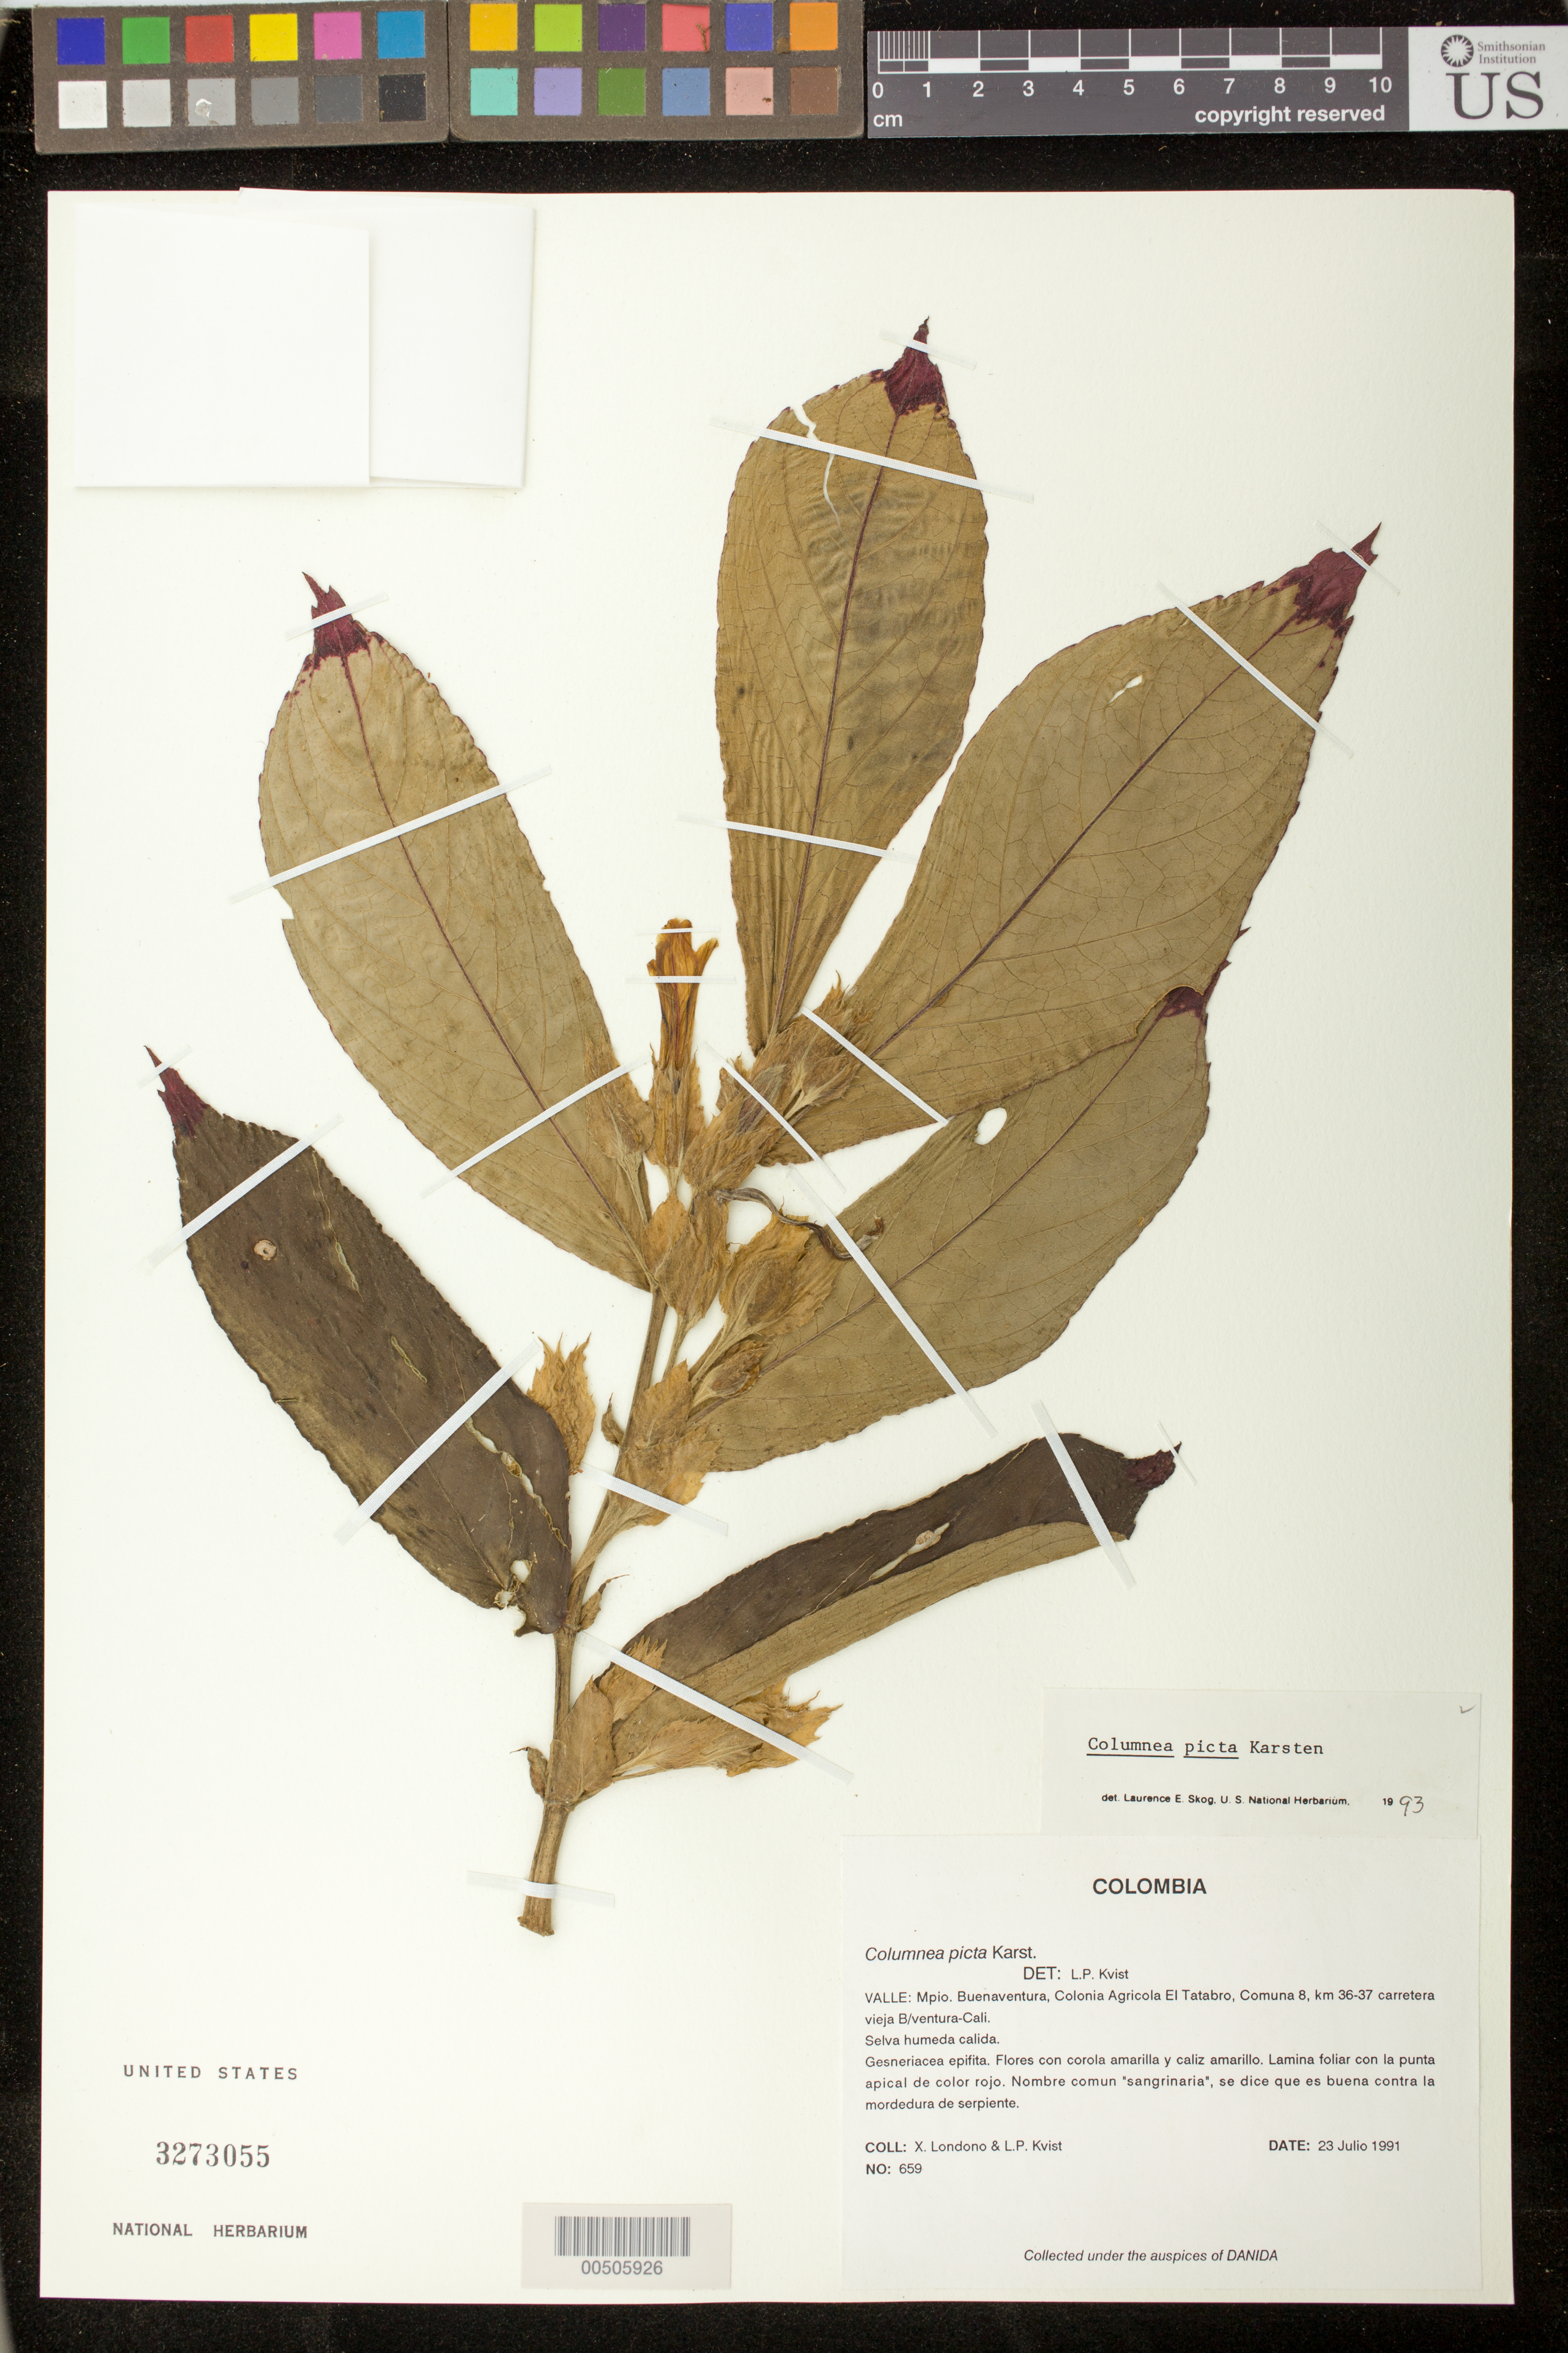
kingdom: Plantae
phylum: Tracheophyta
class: Magnoliopsida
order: Lamiales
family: Gesneriaceae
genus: Columnea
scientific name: Columnea karsteniana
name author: Singh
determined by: Skog, Laurence E.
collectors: X. Londoño & L. P. Kvist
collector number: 659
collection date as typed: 23 Jul 1991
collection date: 1991-07-23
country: Colombia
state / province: Valle del Cauca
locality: Colonia Agricola el Tatabro, comuna, Buenaventura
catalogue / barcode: US 3273055